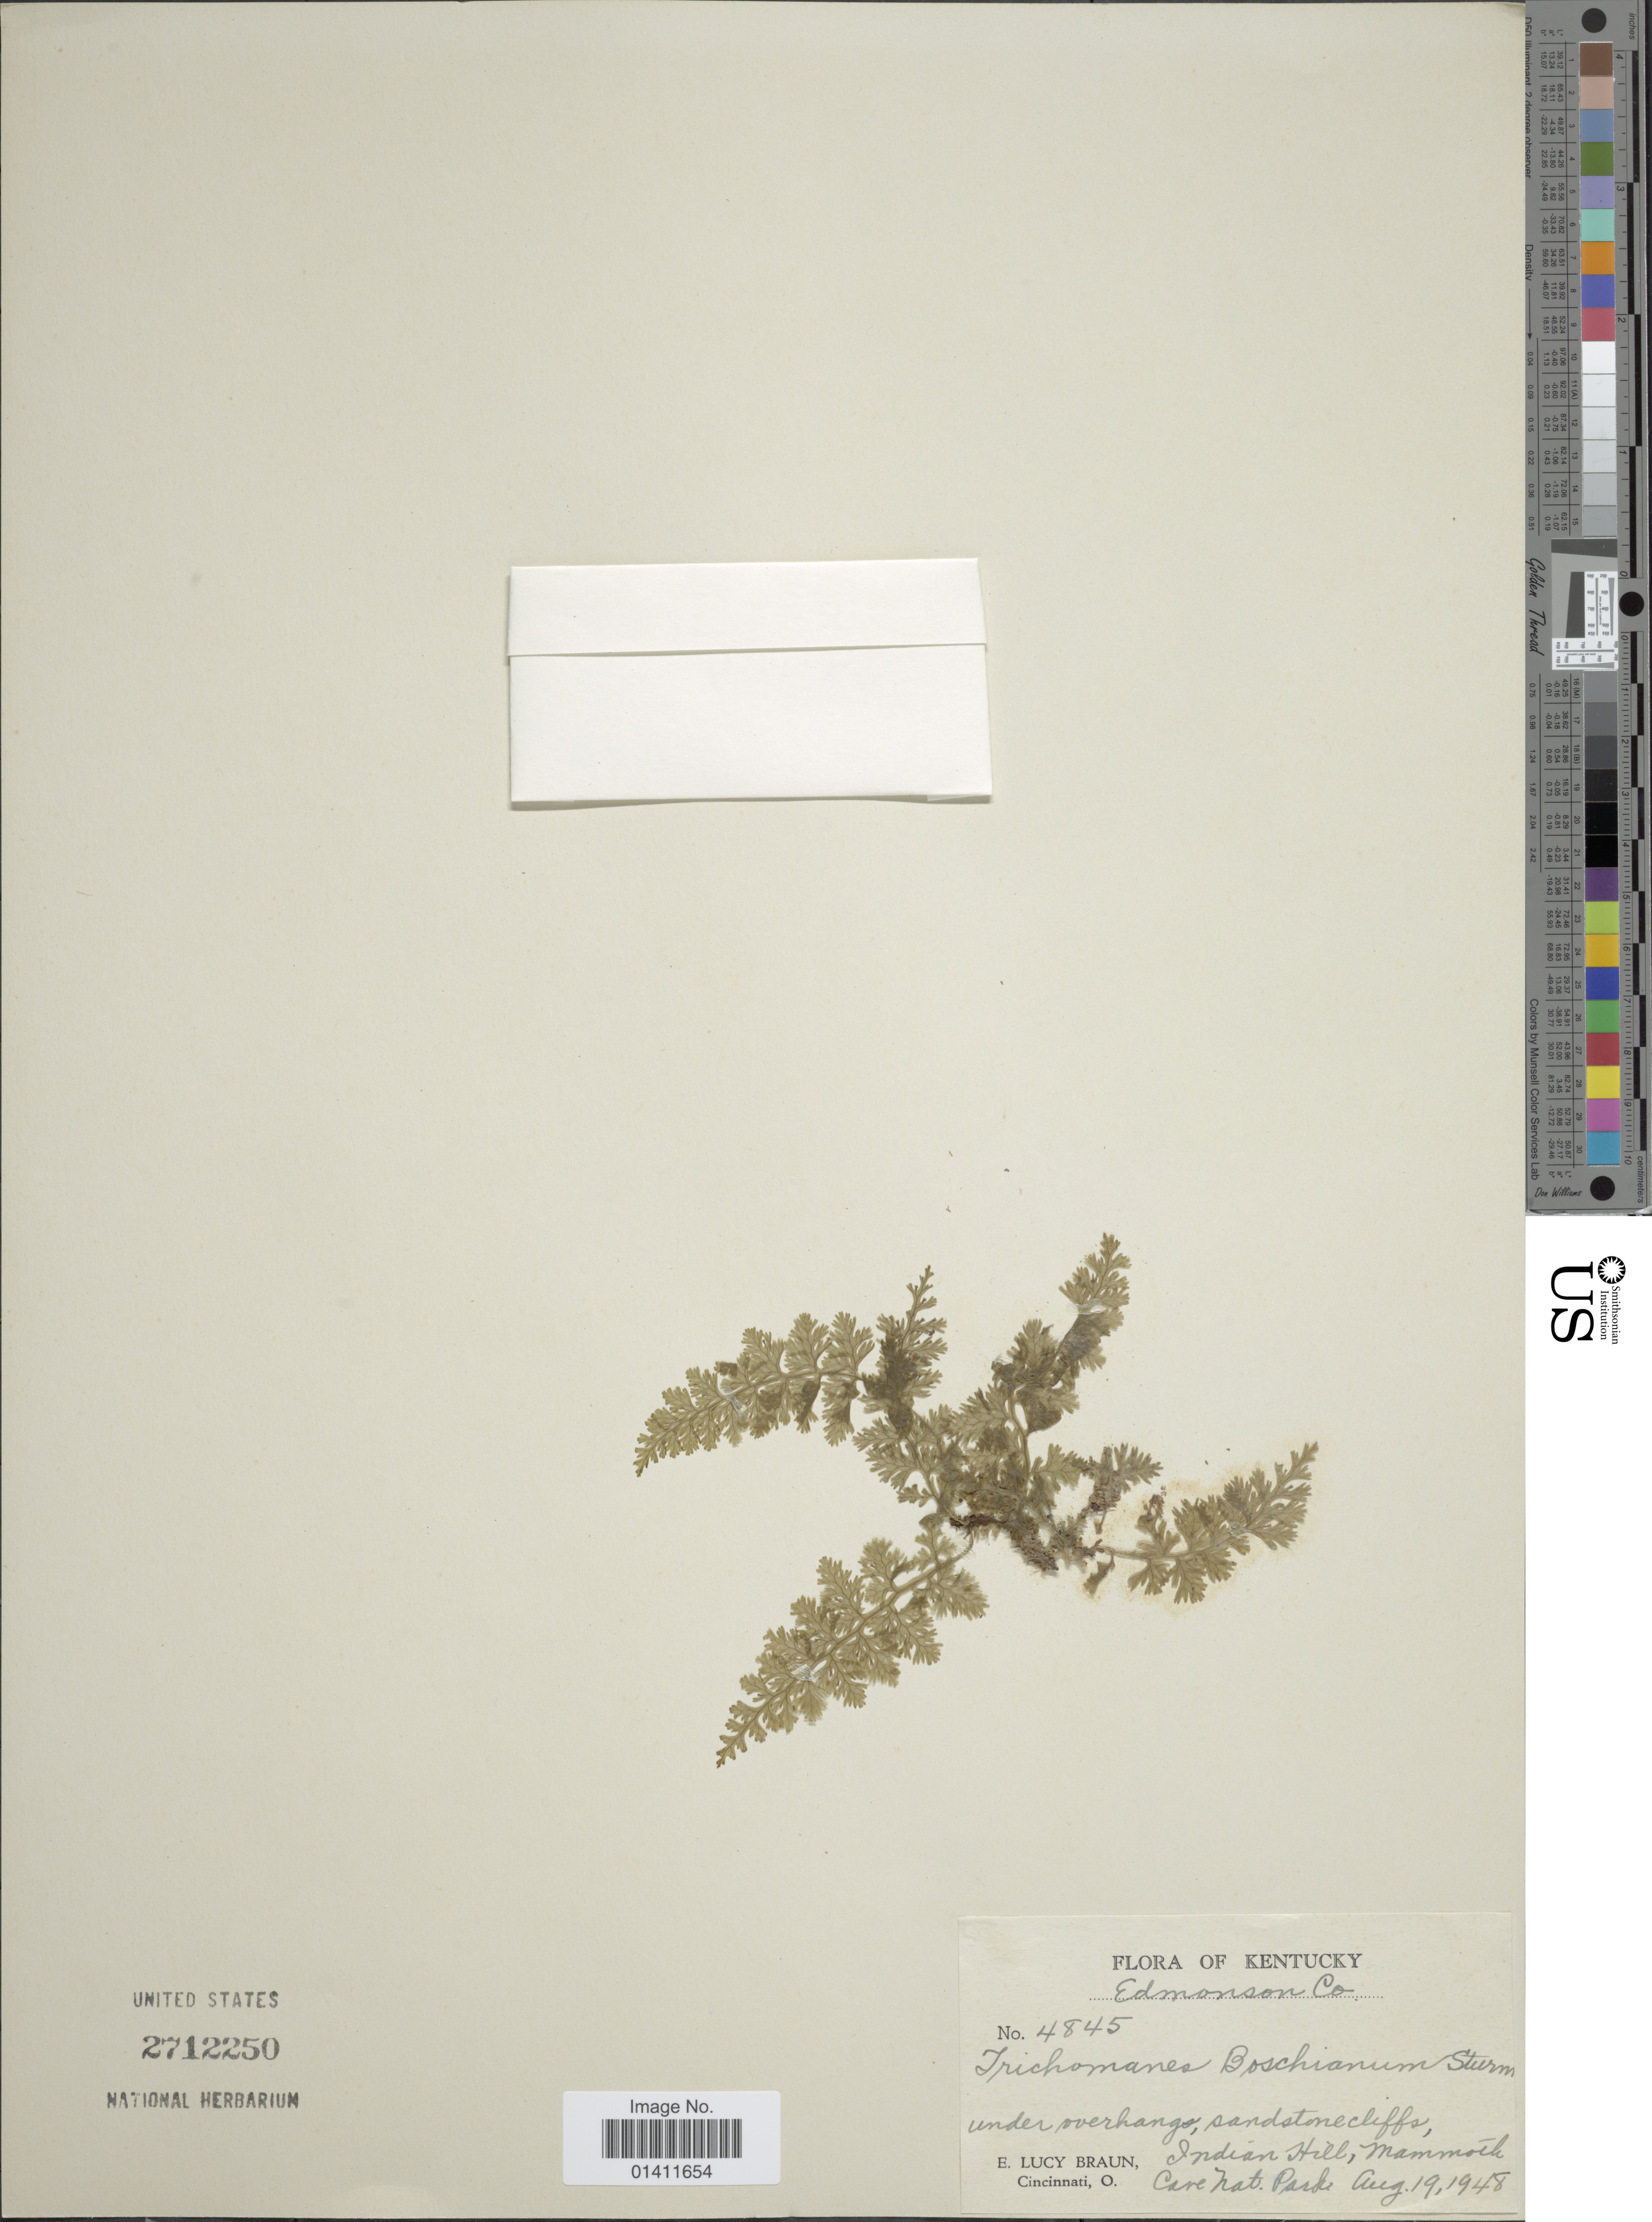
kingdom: Plantae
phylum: Tracheophyta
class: Polypodiopsida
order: Hymenophyllales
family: Hymenophyllaceae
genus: Vandenboschia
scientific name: Vandenboschia boschiana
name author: (J.W. Sturm ex Bosch) Ebihara & K. Iwats.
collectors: E. L. Braun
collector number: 4845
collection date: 1948-08-19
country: United States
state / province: Kentucky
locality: Edmoson Co. Indian Hill, Mammoth Cave Nat. Park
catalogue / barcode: US 2712250